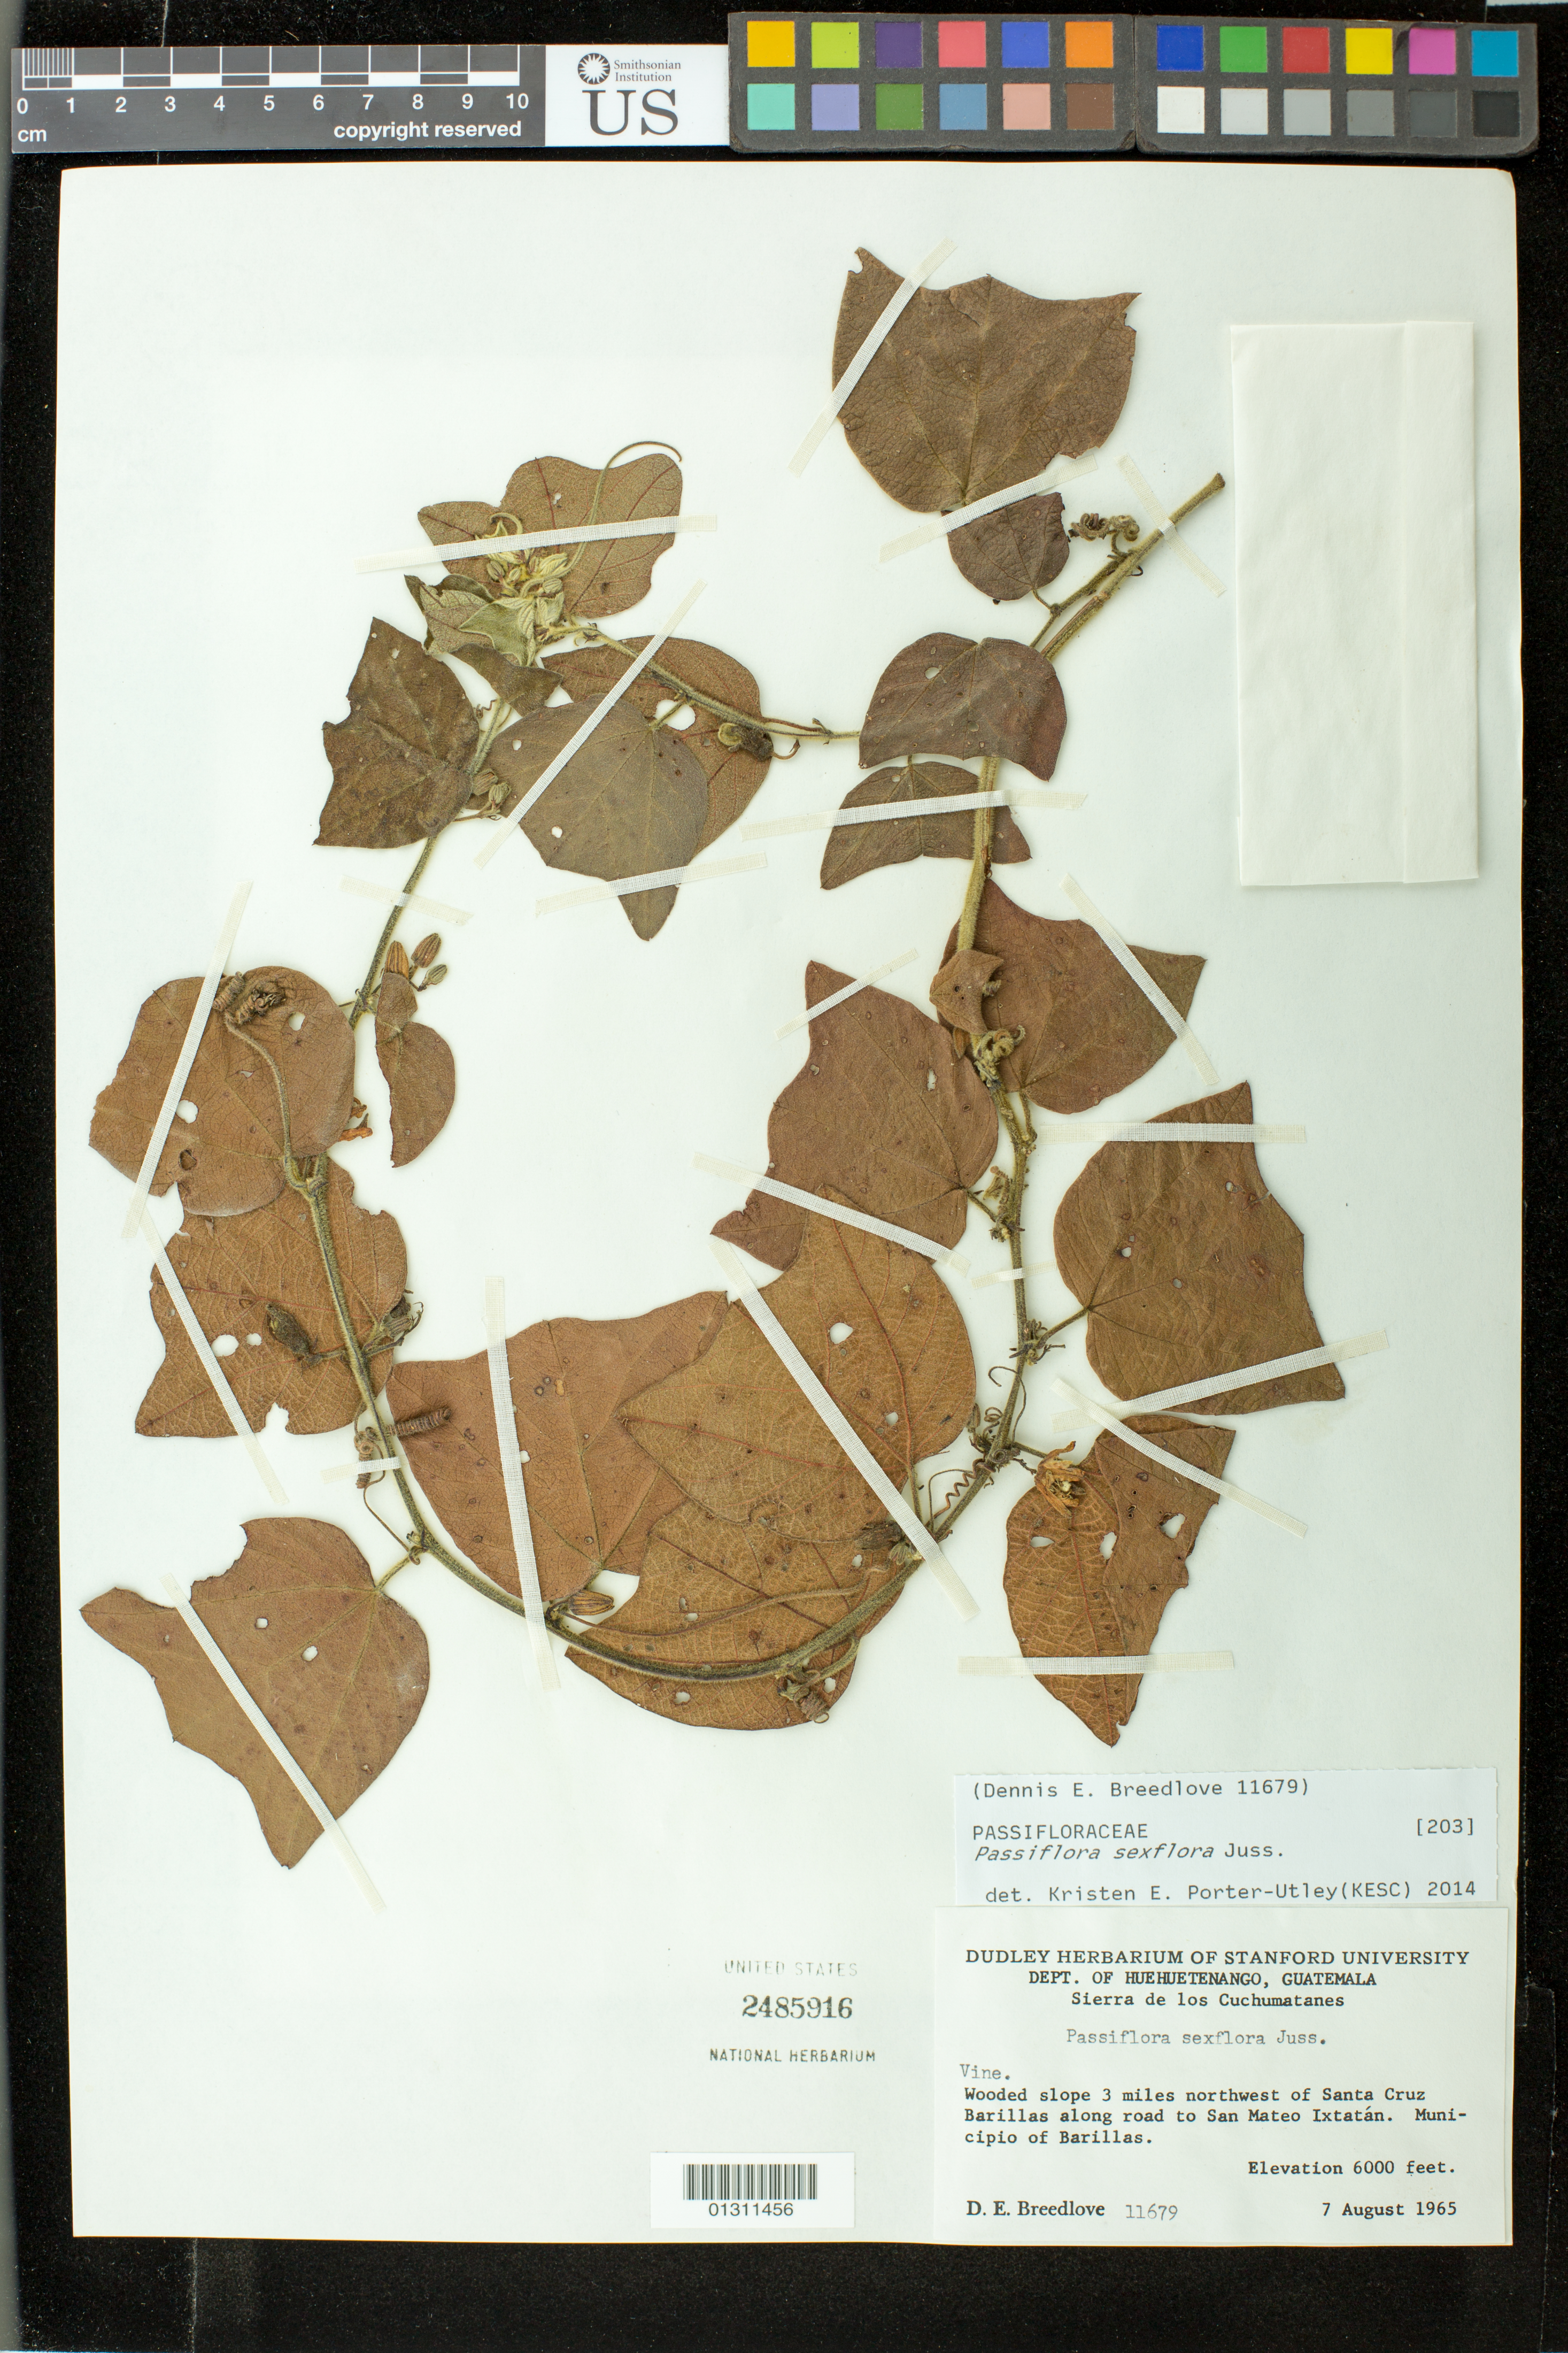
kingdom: Plantae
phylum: Tracheophyta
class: Magnoliopsida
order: Malpighiales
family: Passifloraceae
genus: Passiflora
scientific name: Passiflora sexflora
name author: Juss.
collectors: D. E. Breedlove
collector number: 11679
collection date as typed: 7 Aug 1965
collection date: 1965-08-07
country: Guatemala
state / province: Huehuetenango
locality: Sierra de los Cuchumatanes. 3 mi NW of Santa Cruz Barillas along road to San Mateo Ixtatan. Mun of Barillas.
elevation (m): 1829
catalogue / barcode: US 2485916